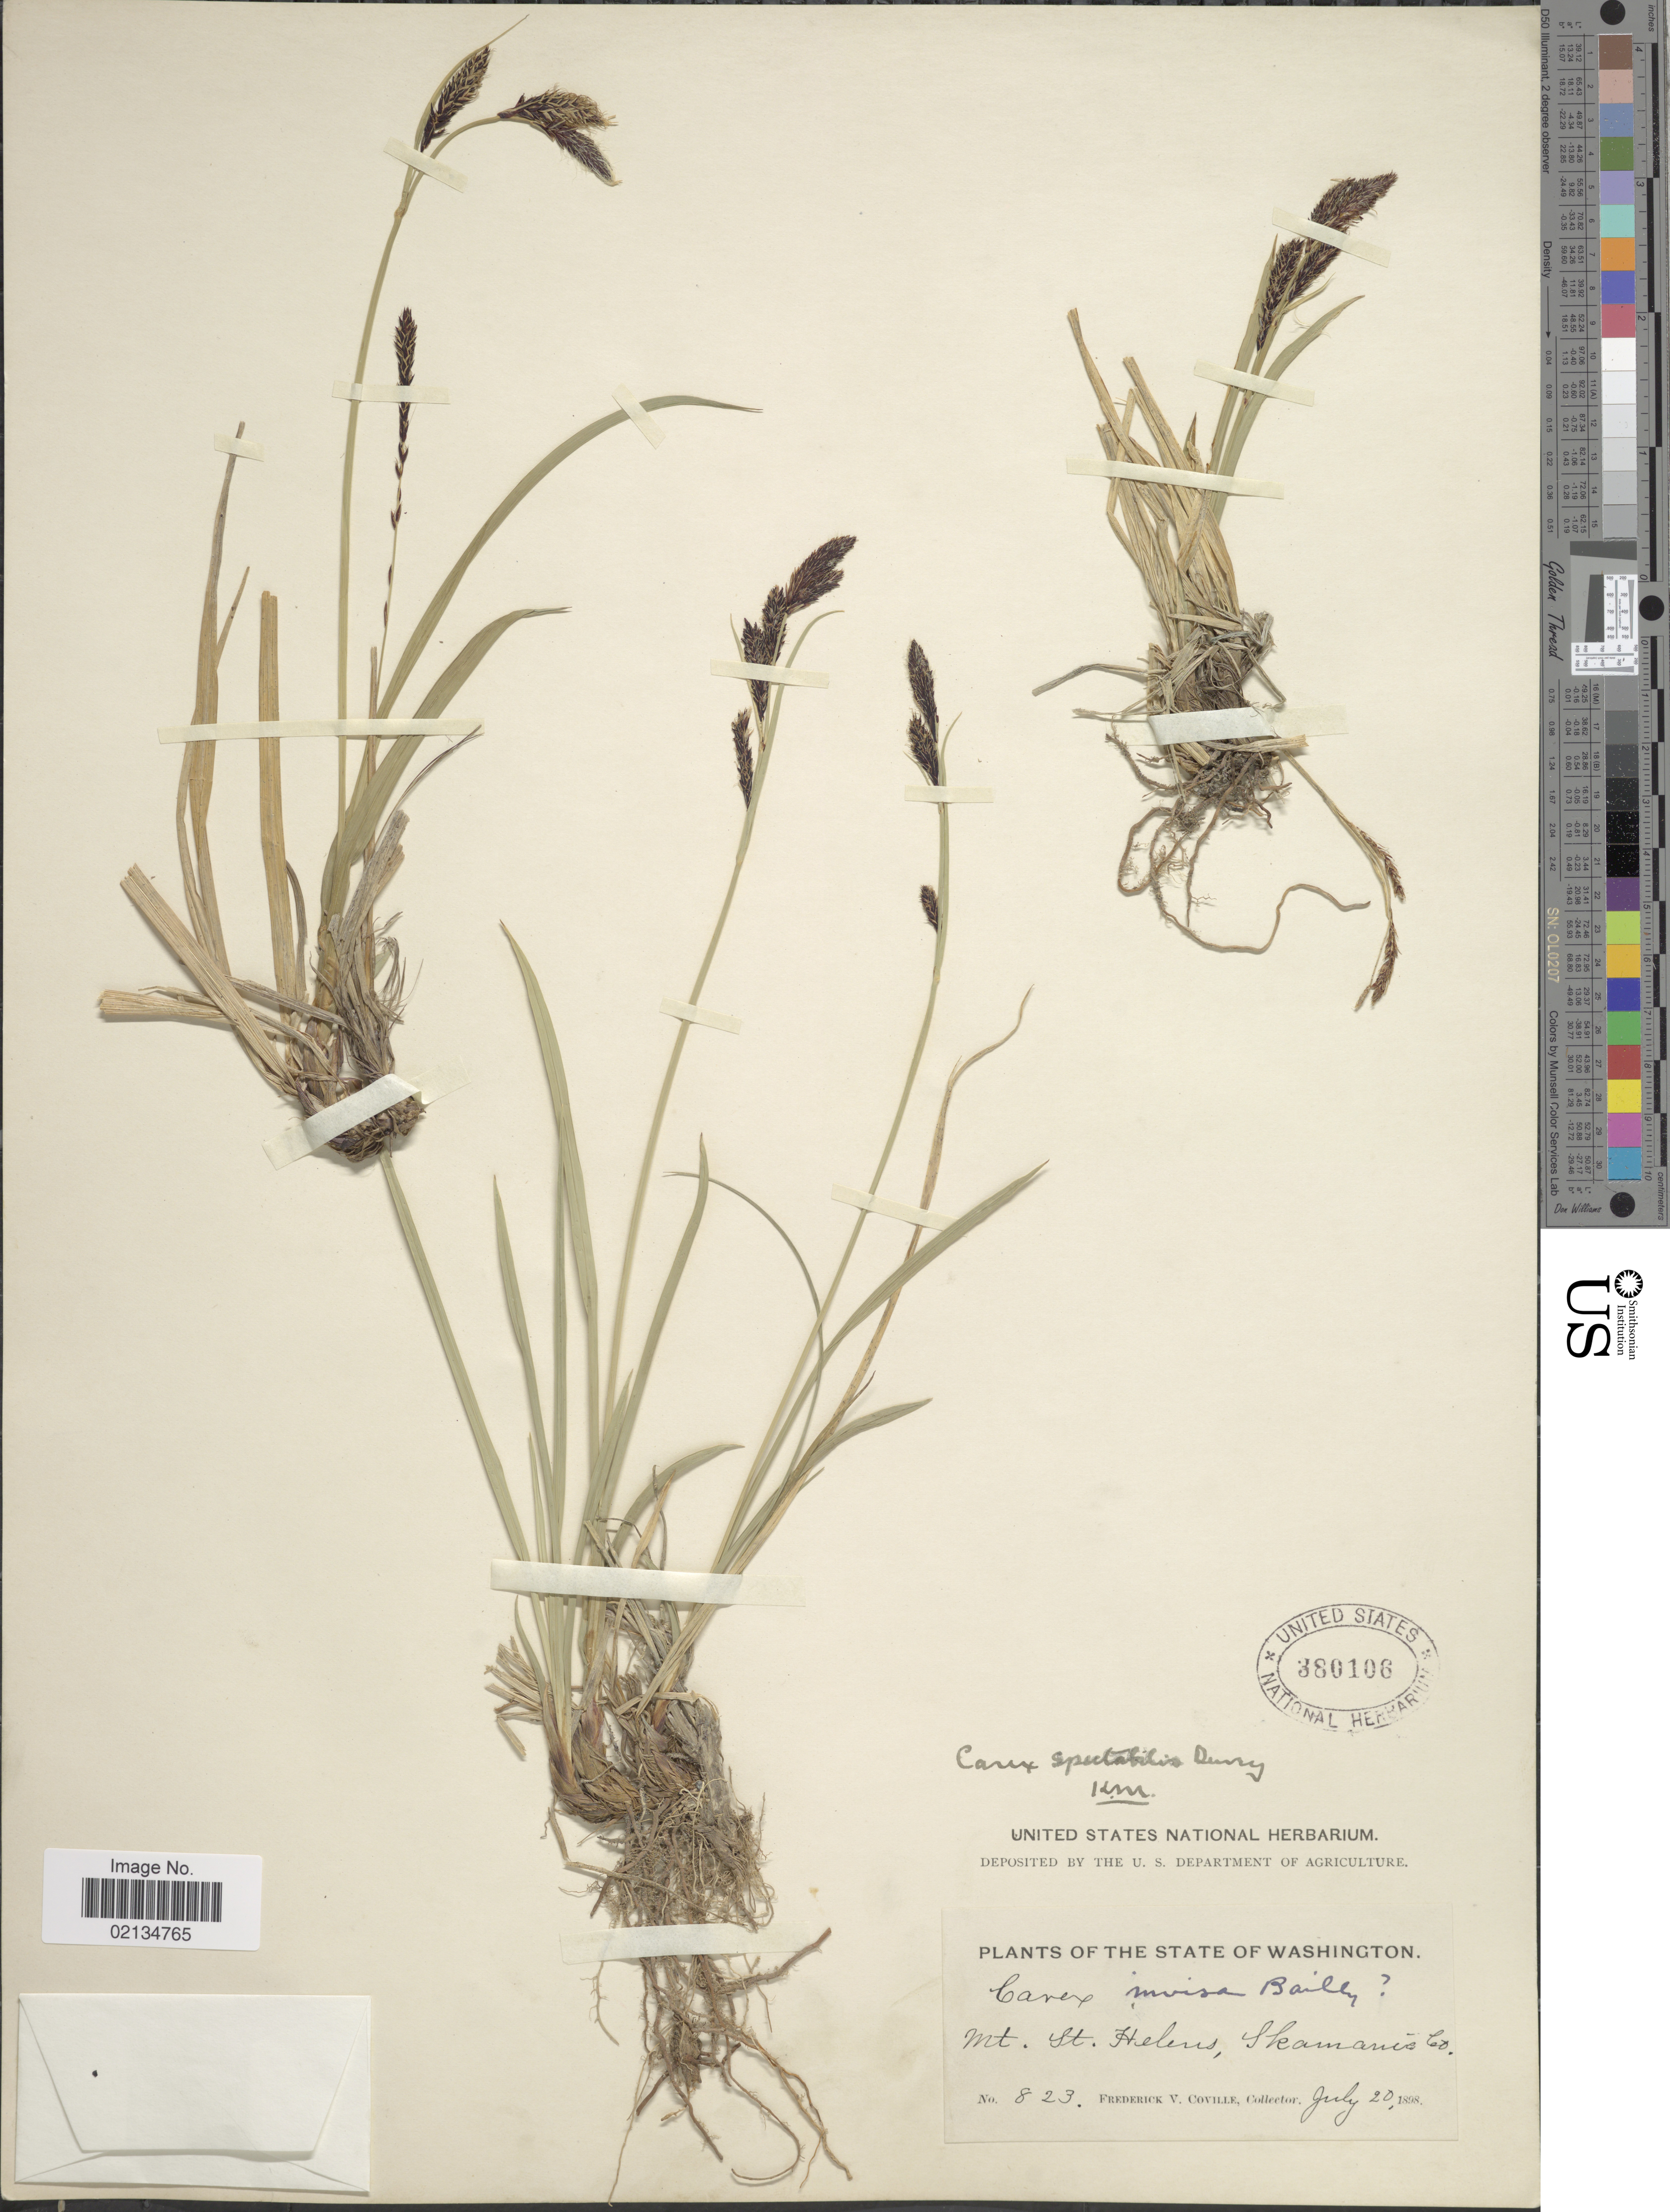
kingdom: Plantae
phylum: Tracheophyta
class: Liliopsida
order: Poales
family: Cyperaceae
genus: Carex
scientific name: Carex spectabilis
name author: Dewey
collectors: F. V. Coville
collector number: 823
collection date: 1898-07-20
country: United States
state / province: Washington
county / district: Skamania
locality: Mt. St. Helens, Skamania Co.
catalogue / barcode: US 380106